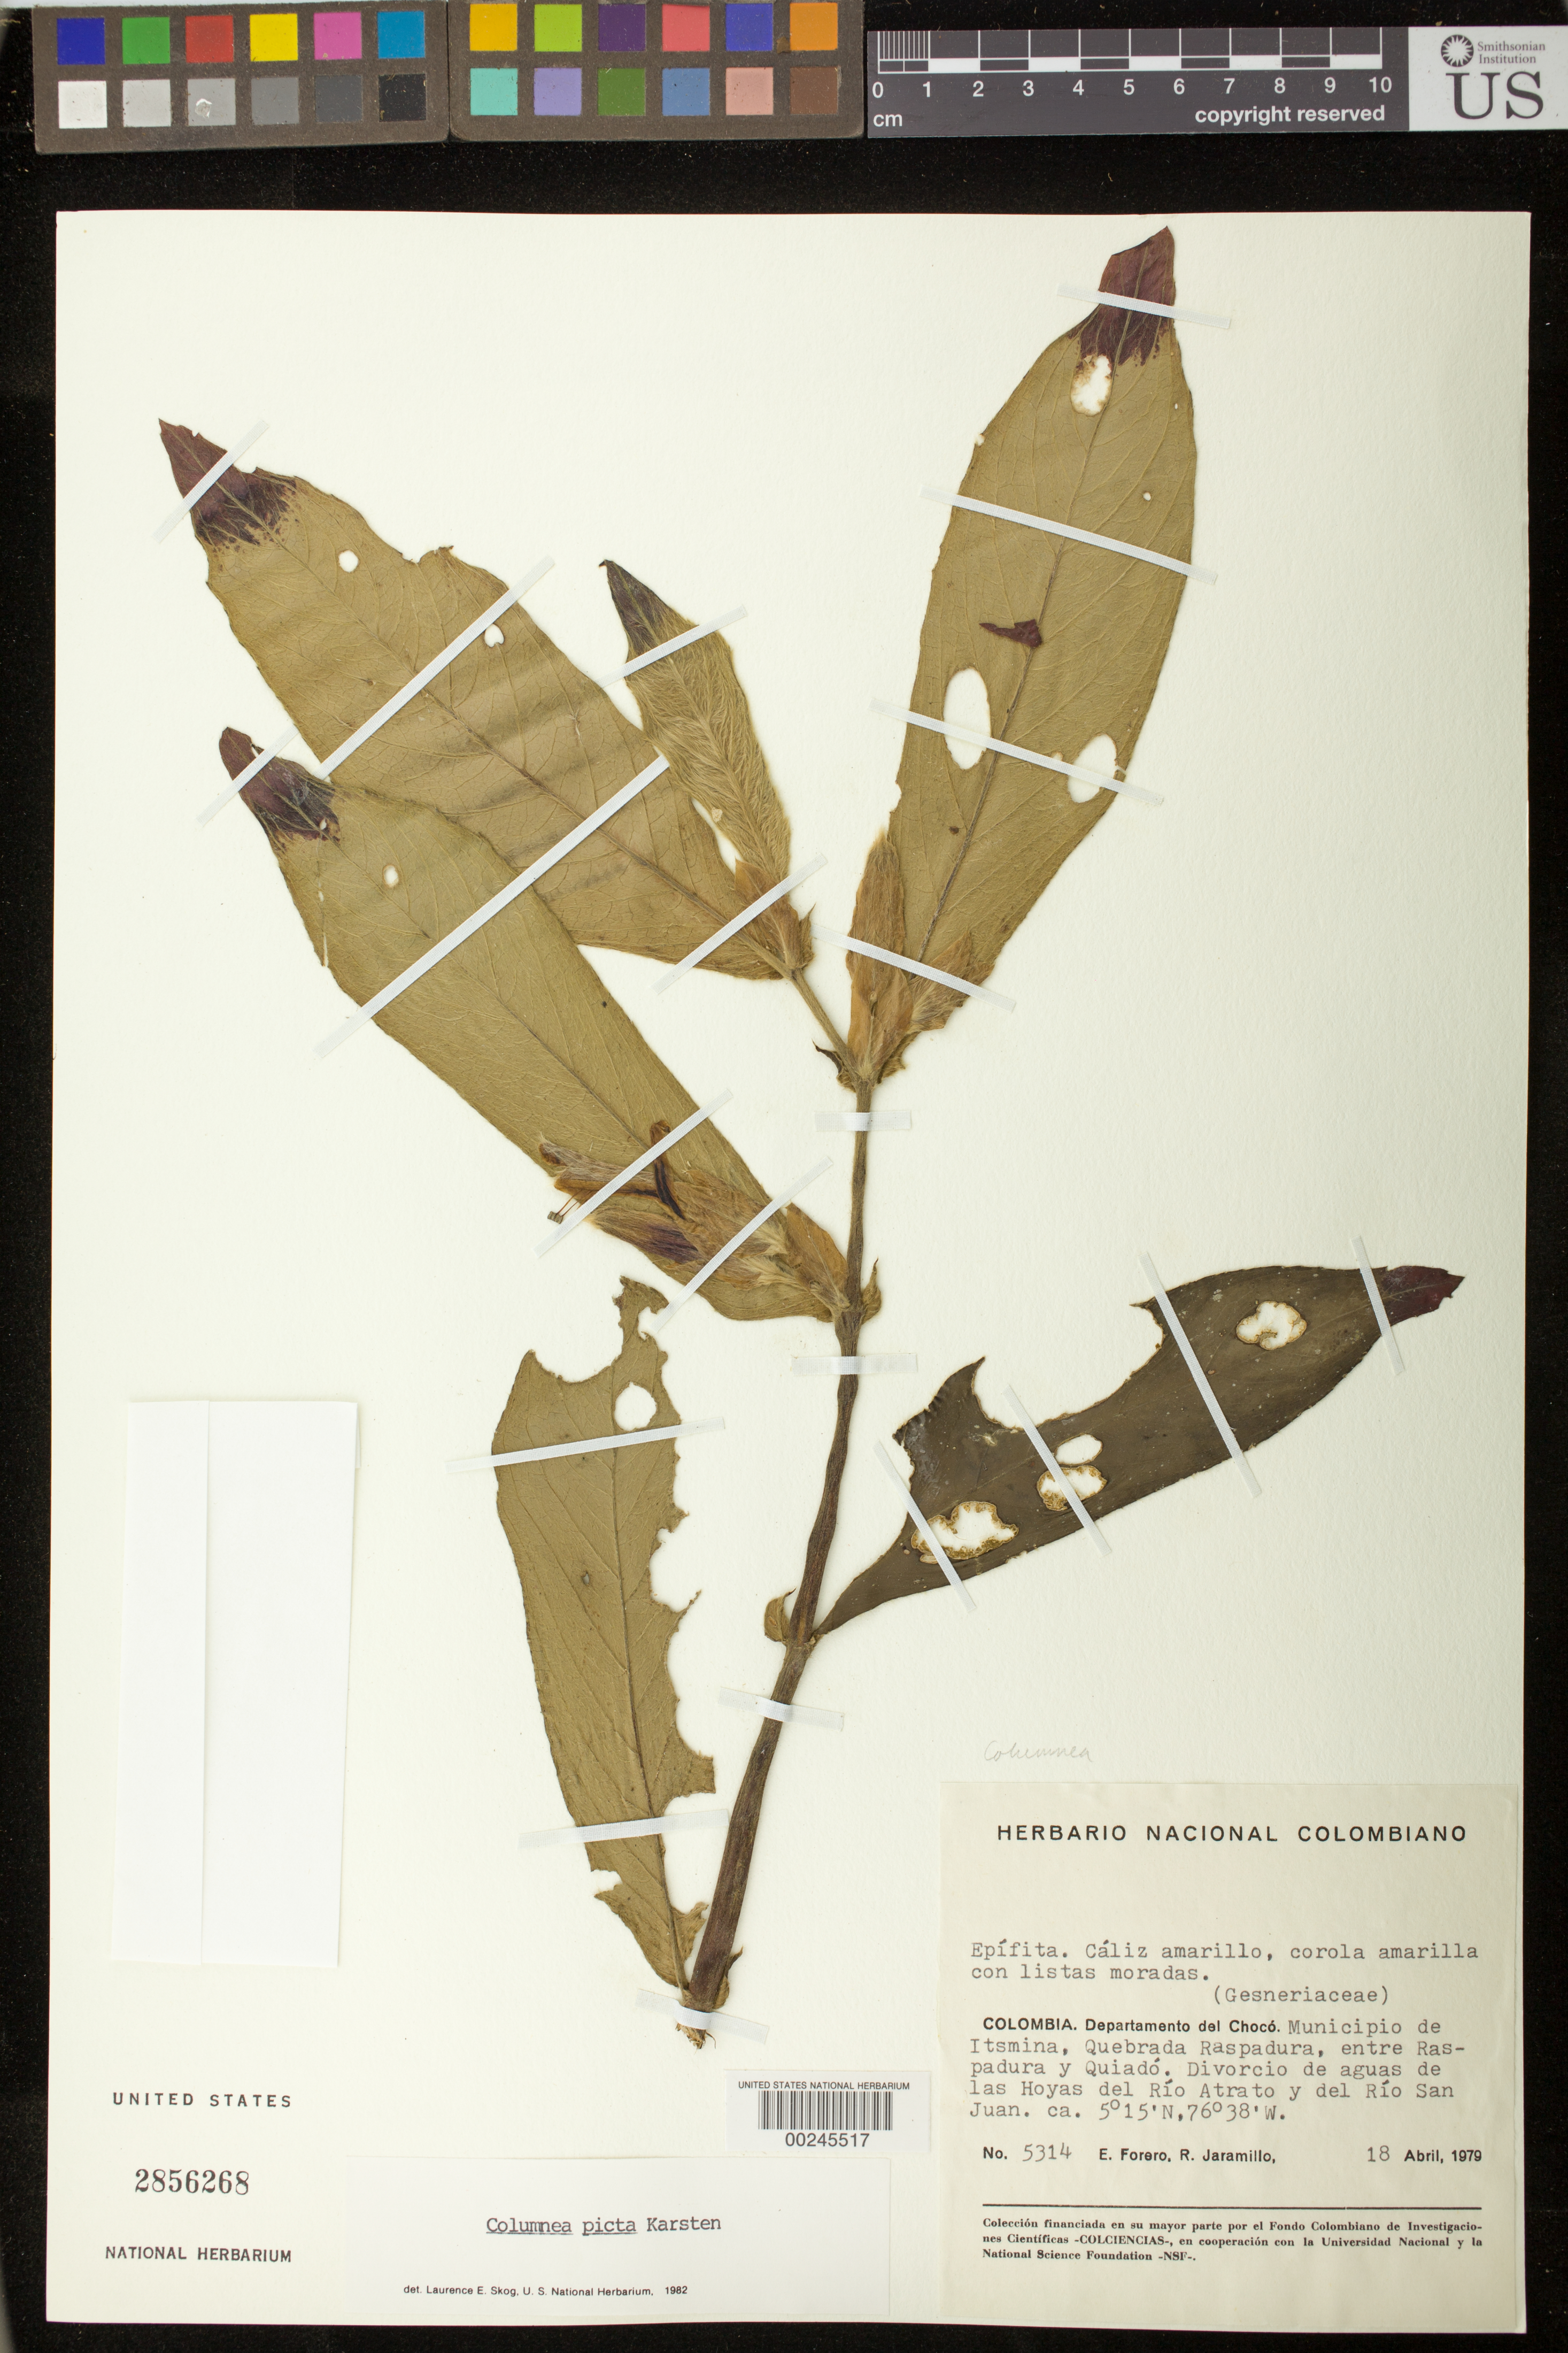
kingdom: Plantae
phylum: Tracheophyta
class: Magnoliopsida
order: Lamiales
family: Gesneriaceae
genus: Columnea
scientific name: Columnea karsteniana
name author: Singh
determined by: Skog, Laurence E.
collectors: E. Forero & R. Jaramillo M.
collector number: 5314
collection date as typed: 18 Apr 1979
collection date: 1979-04-18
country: Colombia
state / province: Chocó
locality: Mun. of Itsmina, Quebrada Raspadura, between Raspadura and Quiado, separation of waters of Rio Atrato + Rio San Juan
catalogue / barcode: US 2856268